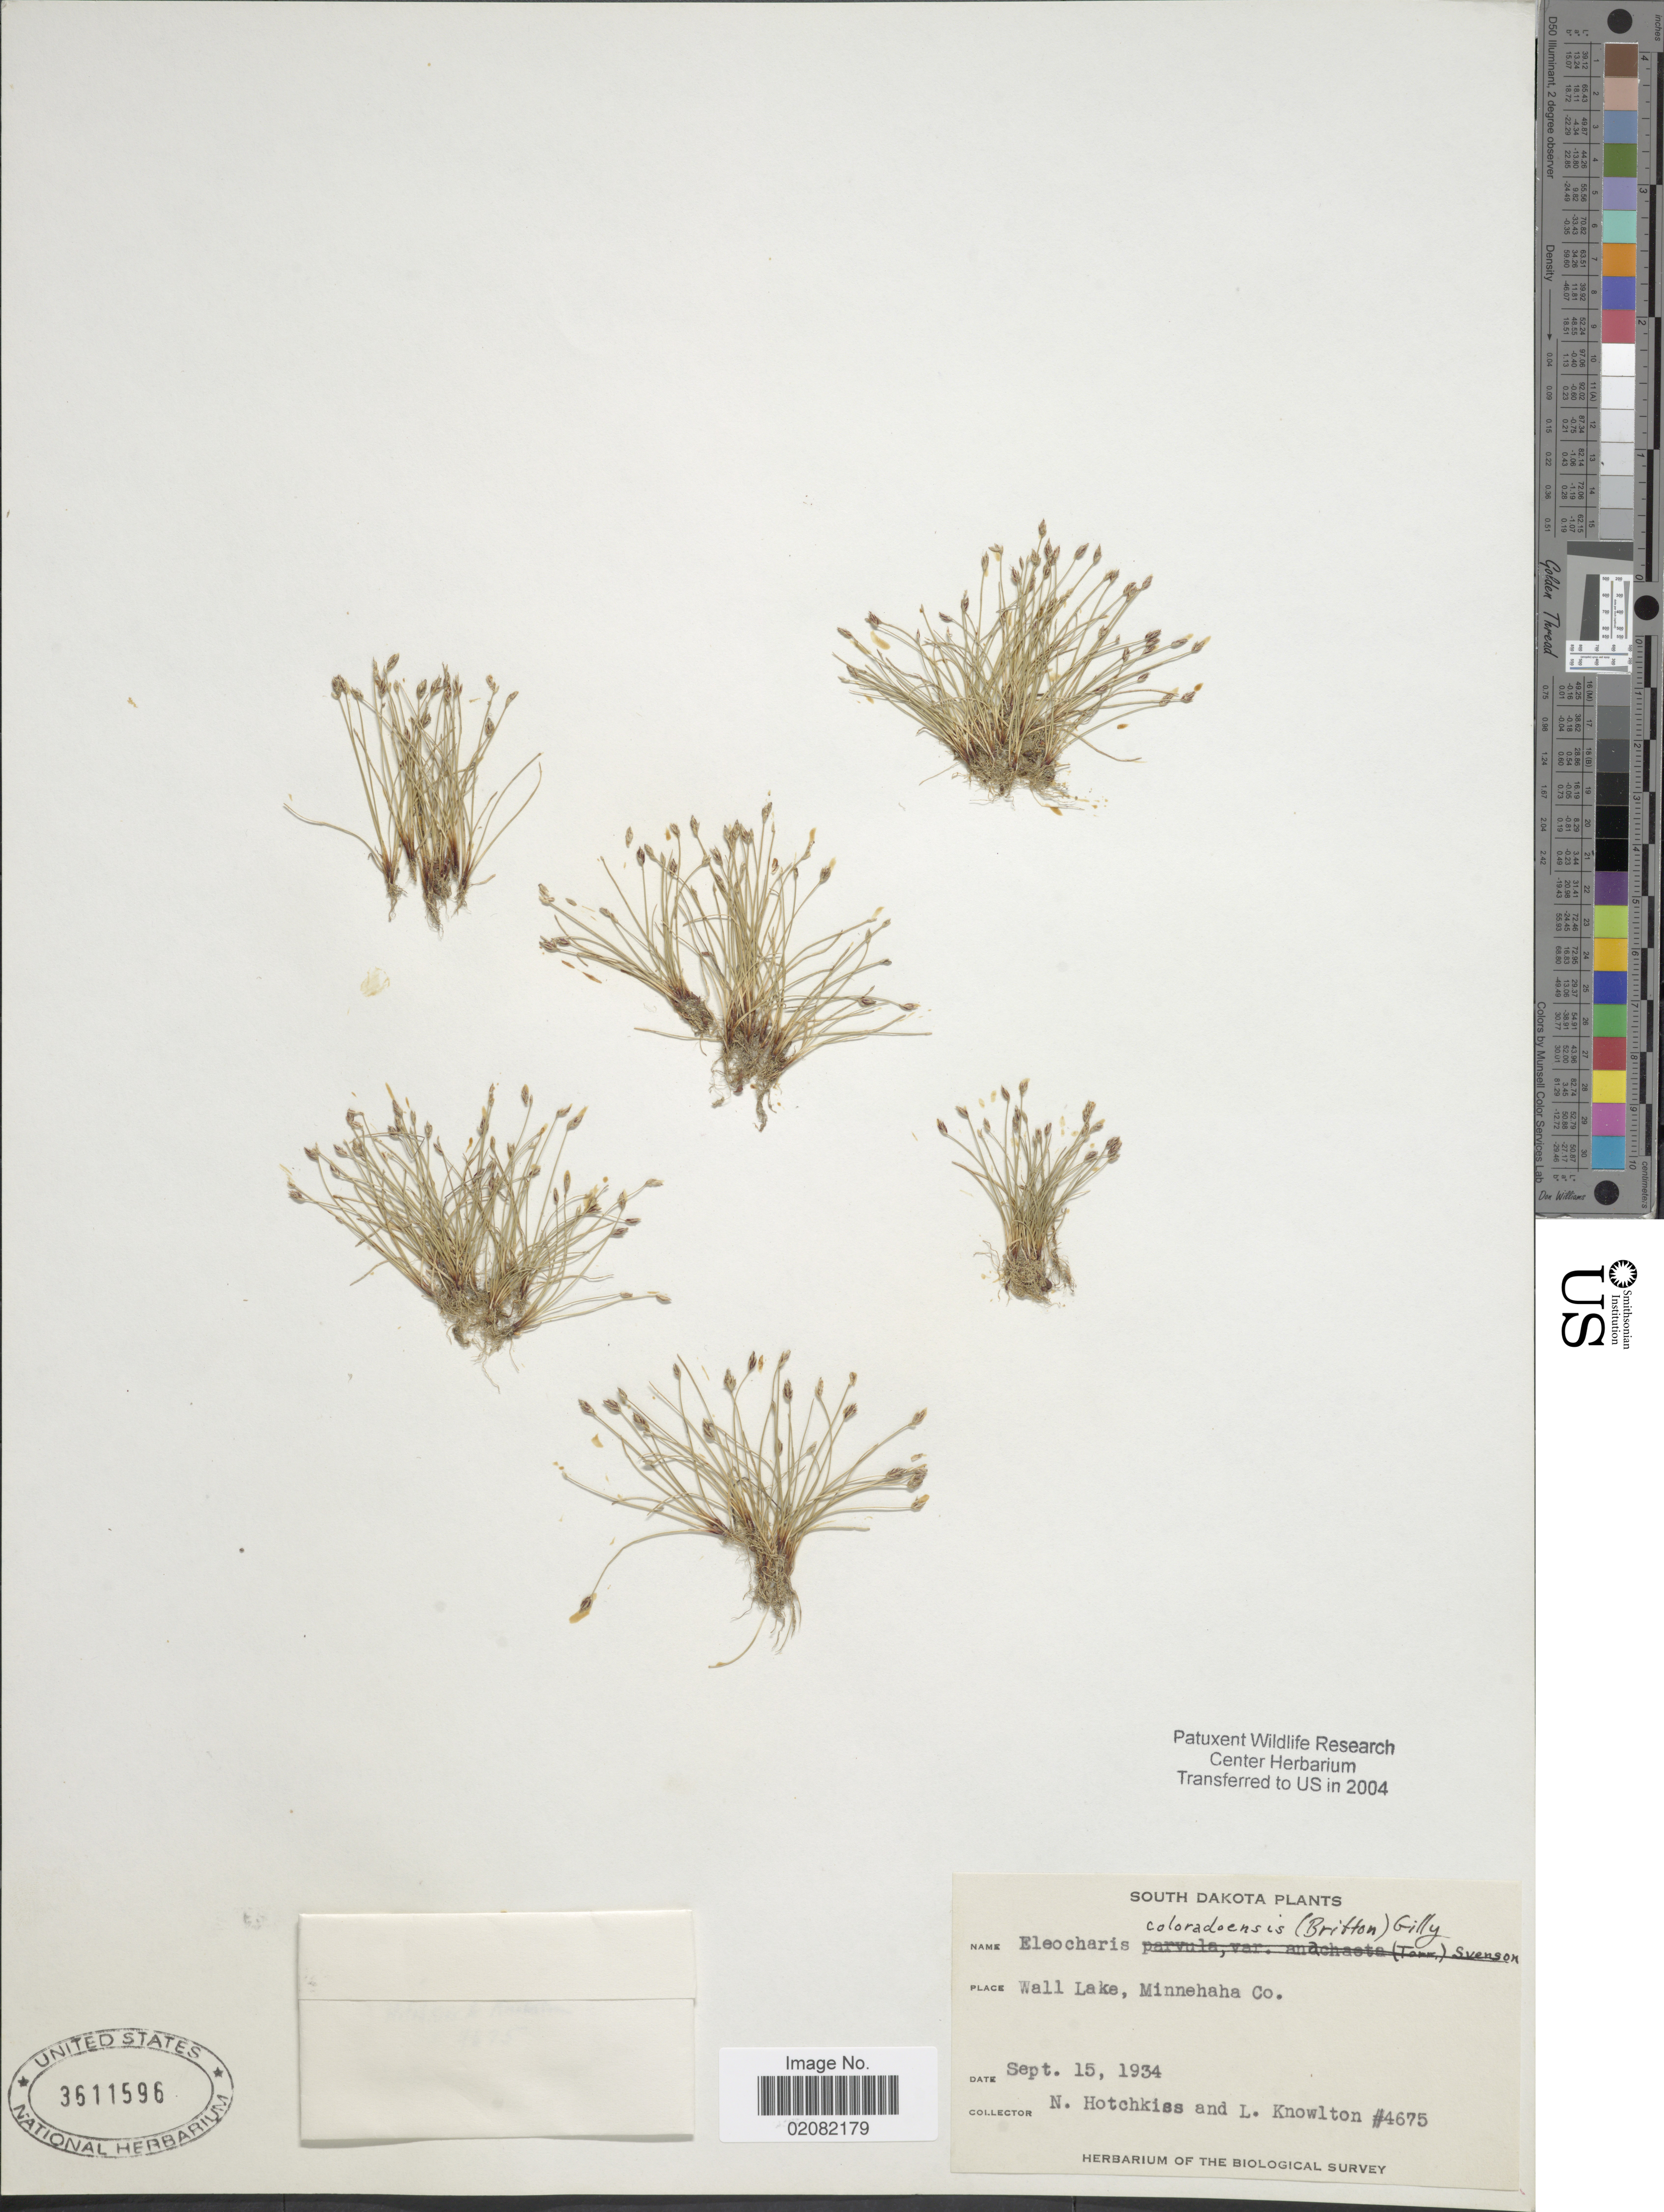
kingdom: Plantae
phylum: Tracheophyta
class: Liliopsida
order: Poales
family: Cyperaceae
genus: Eleocharis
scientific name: Eleocharis coloradoensis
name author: (Britton) Gilly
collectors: N. Hotchkiss & L. Knowlton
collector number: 4675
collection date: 1934-09-15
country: United States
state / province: South Dakota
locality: Wall Lake, Minnehaha Co.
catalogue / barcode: US 3611596